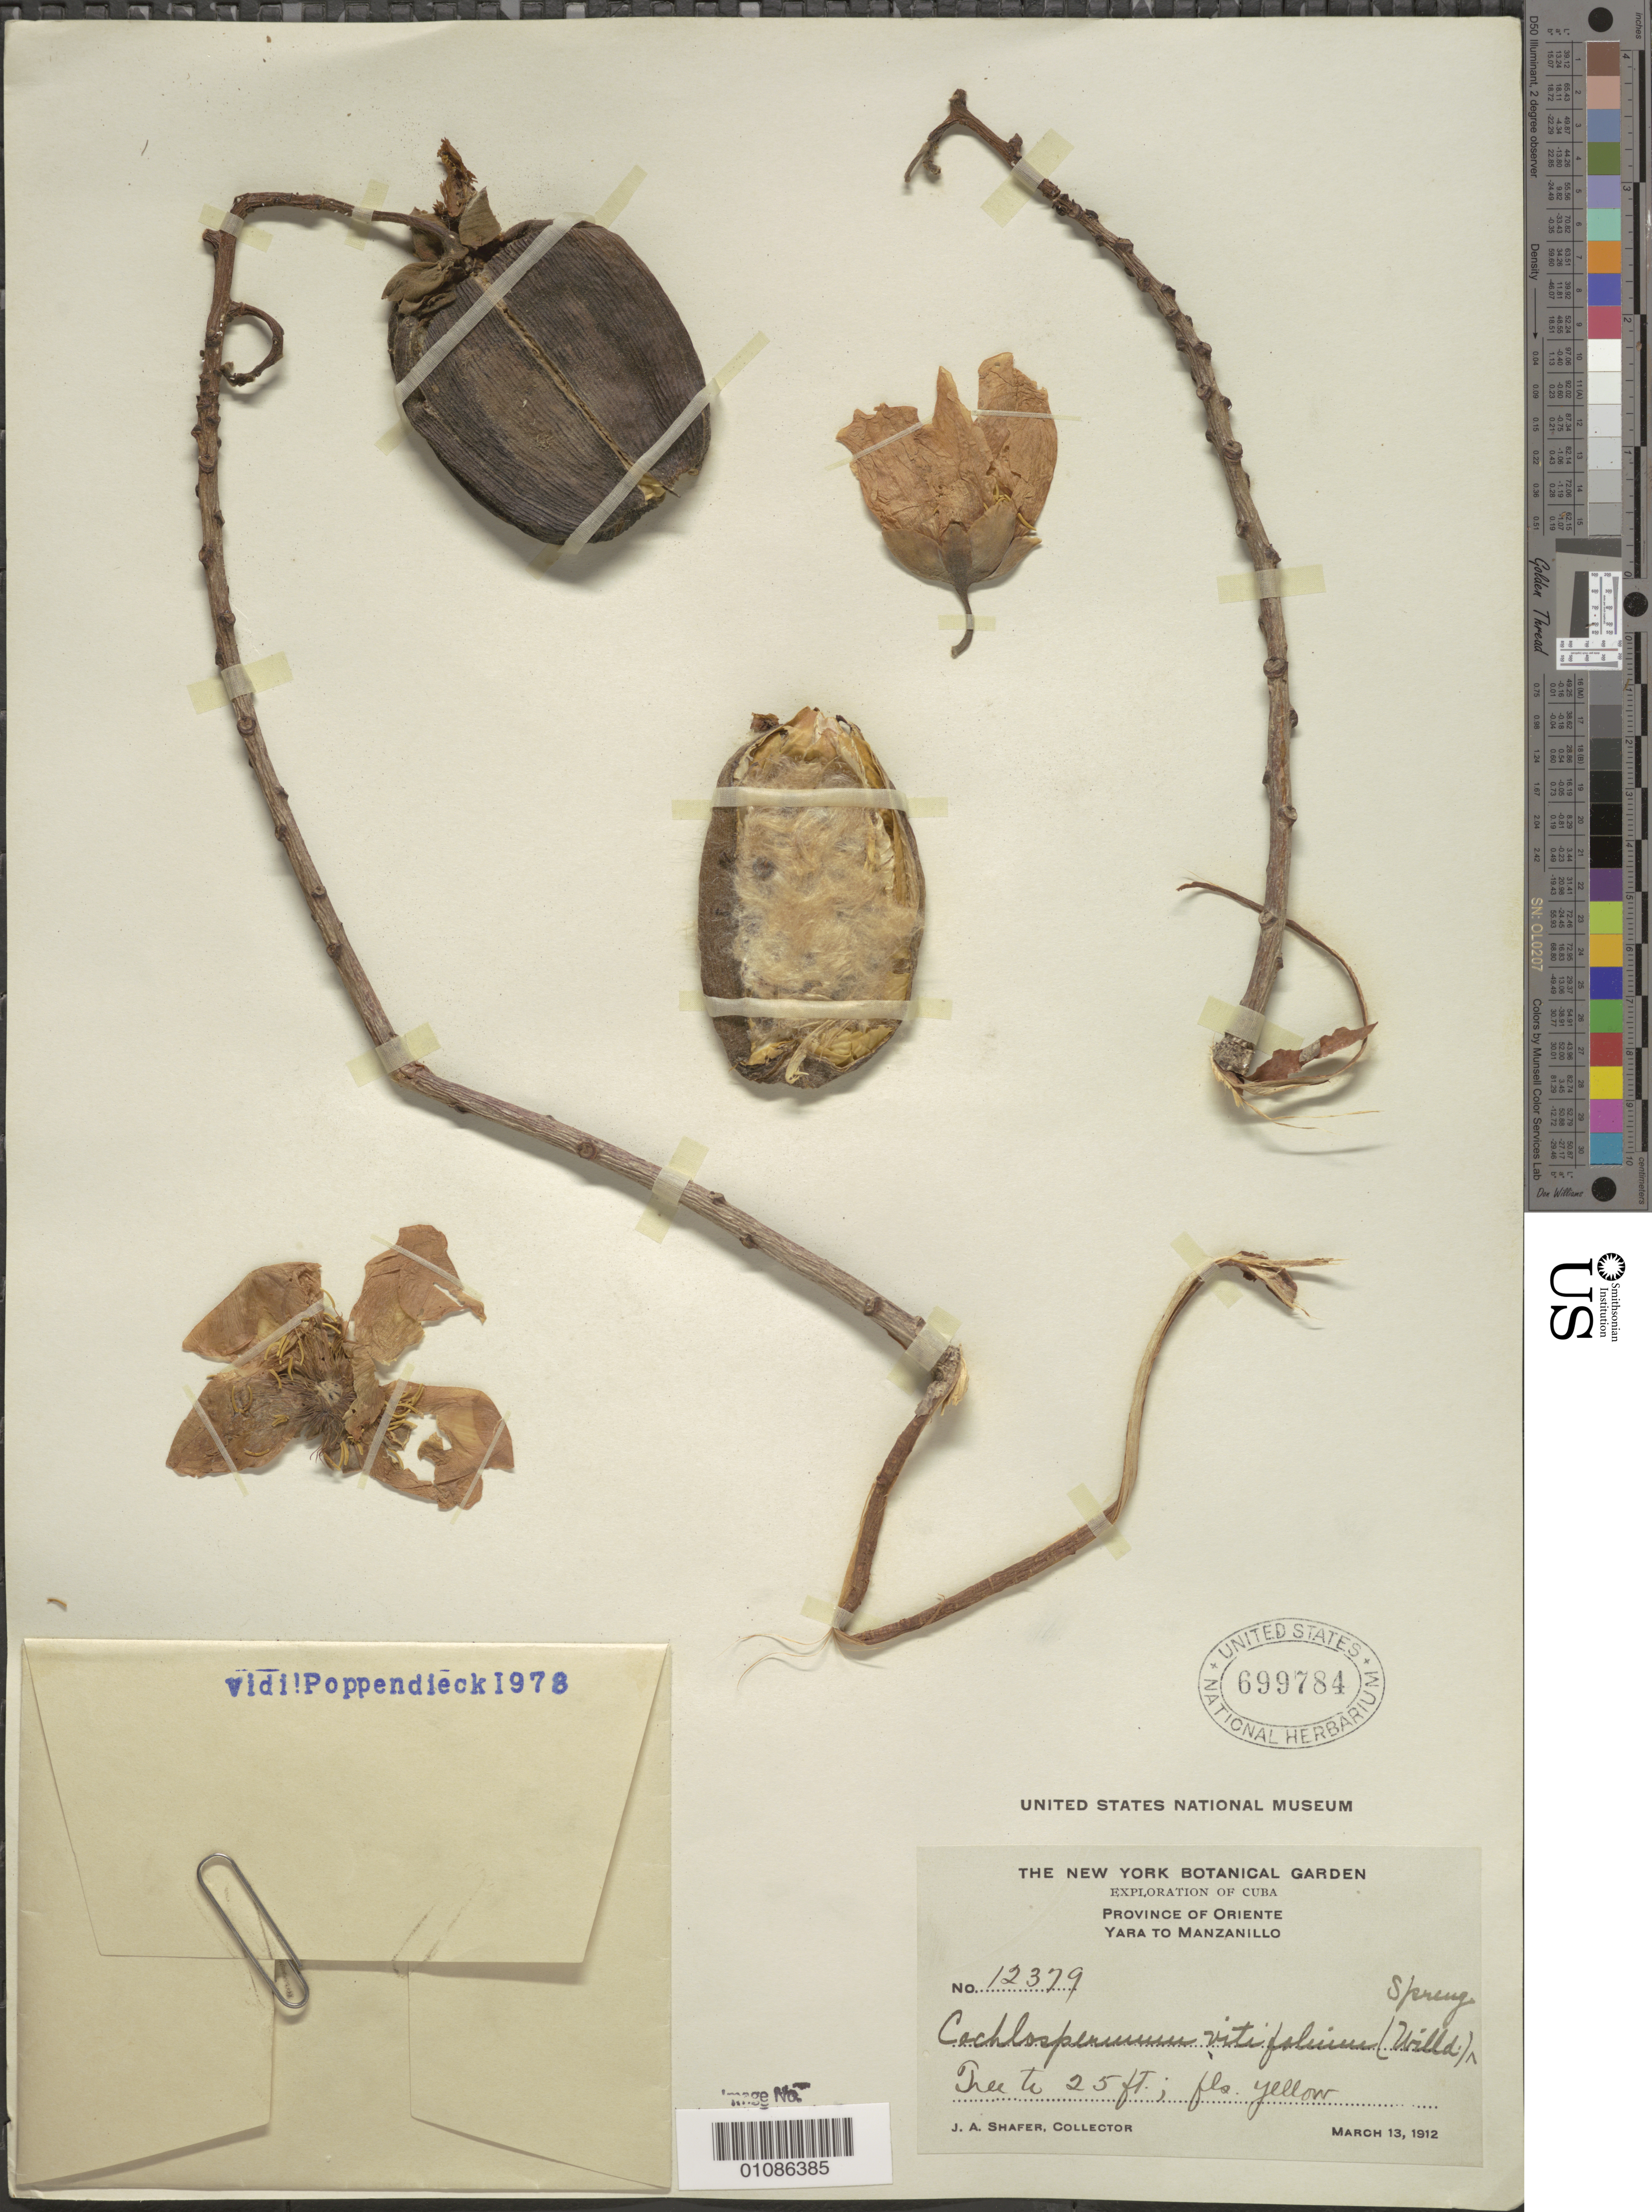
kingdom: Plantae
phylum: Tracheophyta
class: Magnoliopsida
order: Malvales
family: Cochlospermaceae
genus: Cochlospermum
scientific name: Cochlospermum vitifolium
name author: (Willd.) Spreng.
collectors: J. A. Shafer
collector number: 12379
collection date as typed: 13 Mar 1912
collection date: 1912-03-13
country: Cuba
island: Cuba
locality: Oriente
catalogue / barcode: US 699784